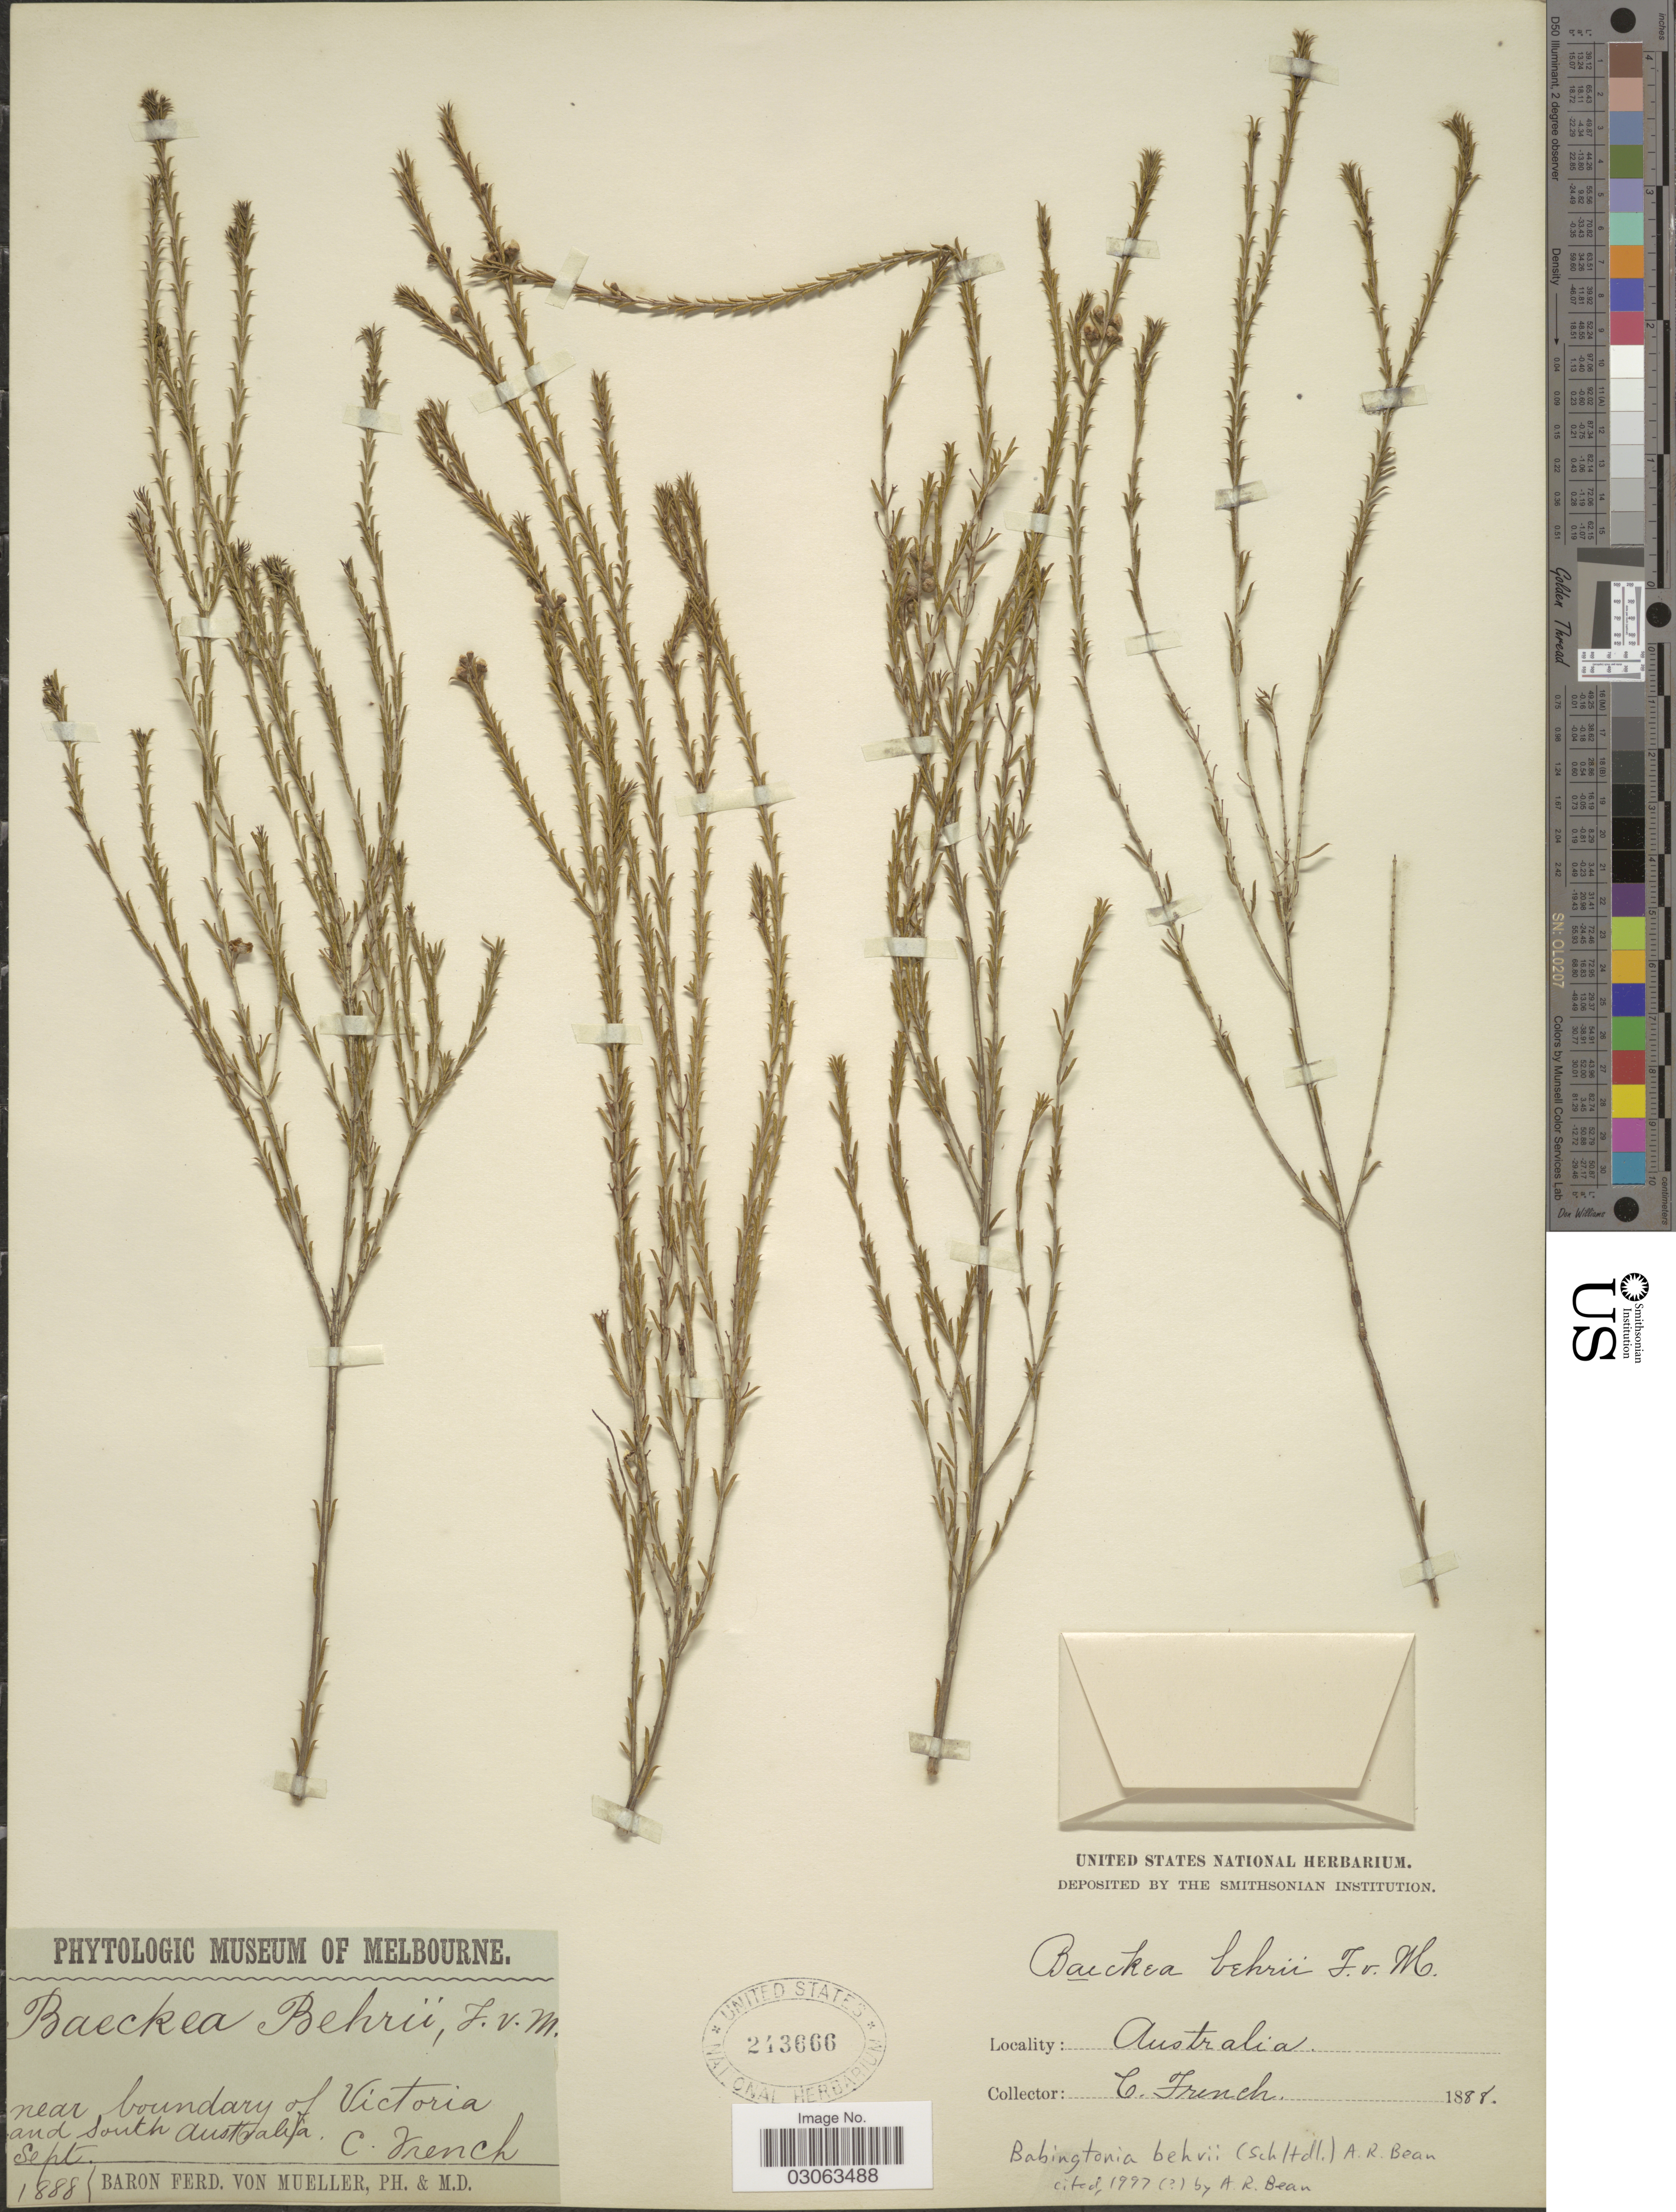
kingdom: Plantae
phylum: Tracheophyta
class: Magnoliopsida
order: Myrtales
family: Myrtaceae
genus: Hysterobaeckea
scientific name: Hysterobaeckea behrii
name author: (Schltdl.) Rye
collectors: C. French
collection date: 1888-09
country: Australia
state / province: South Australia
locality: Near boundary of Victoria and South Australia.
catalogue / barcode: US 213666